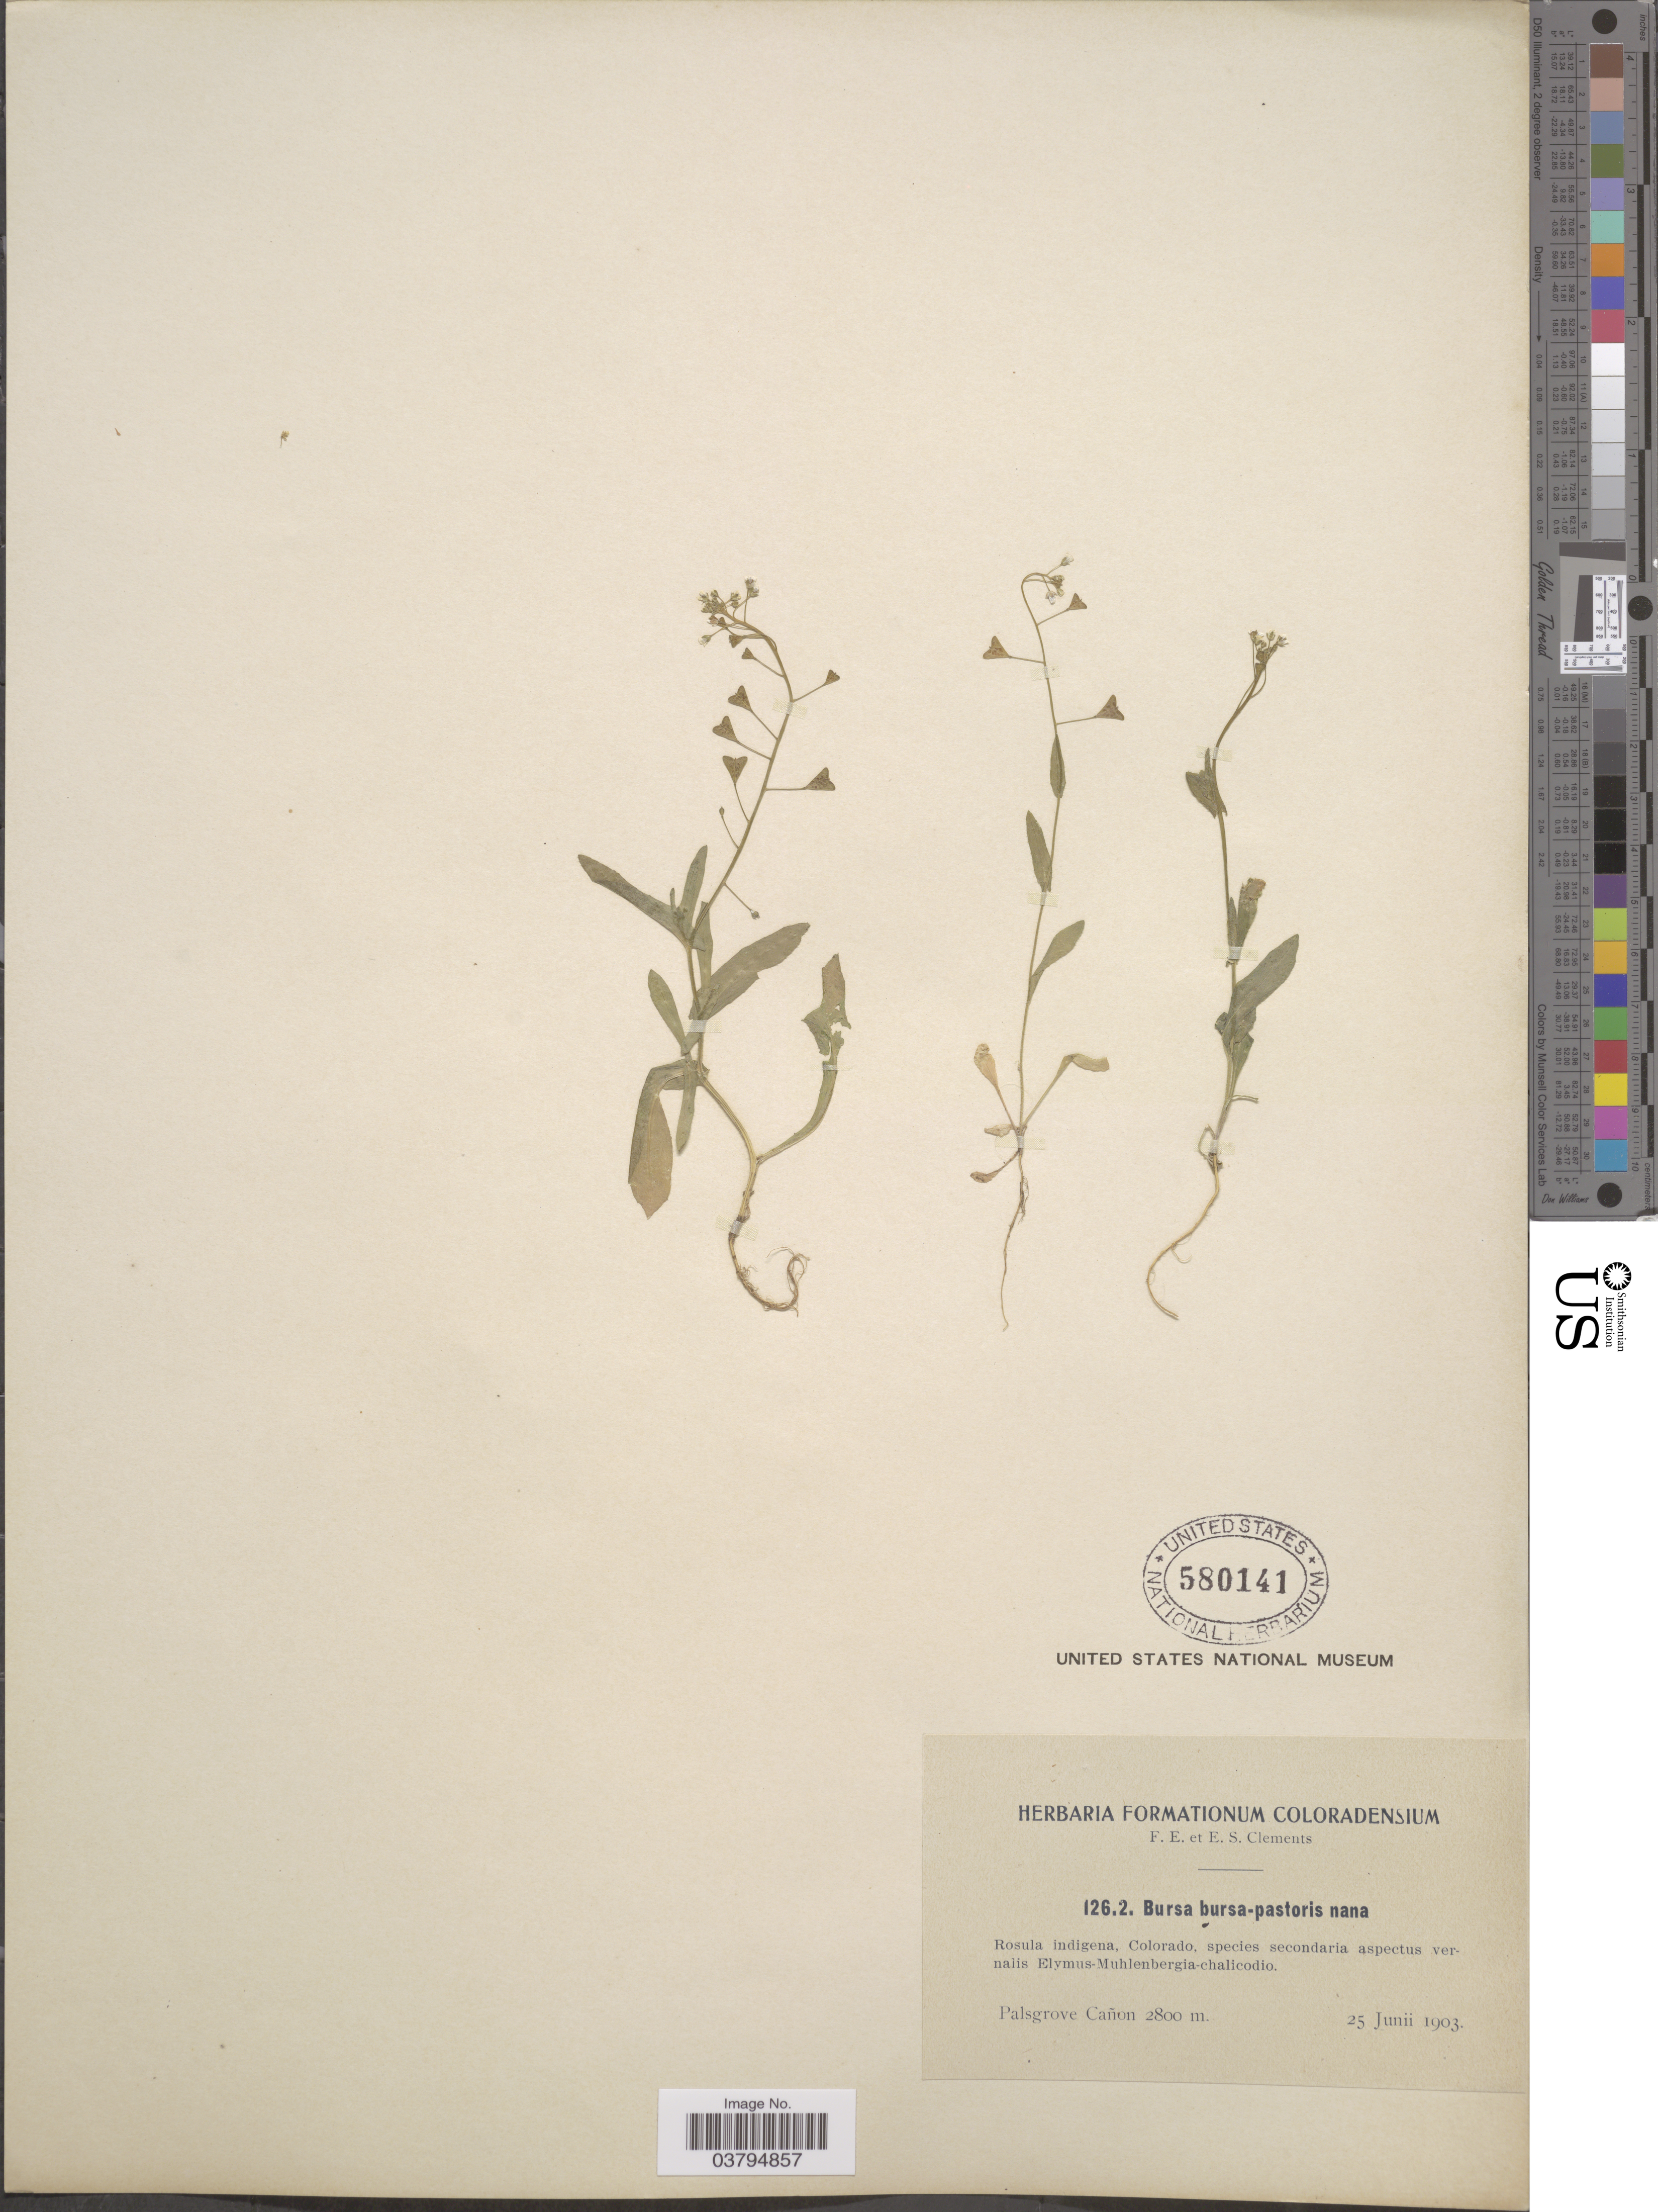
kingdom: Plantae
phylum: Tracheophyta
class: Magnoliopsida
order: Brassicales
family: Brassicaceae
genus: Capsella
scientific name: Capsella bursa-pastoris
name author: (L.) Medik.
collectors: F. E. Clements & E. S. Clements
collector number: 126.2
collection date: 1903-06-25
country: United States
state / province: Colorado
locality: Palsgrove Cañon.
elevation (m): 2800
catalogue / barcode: US 580141